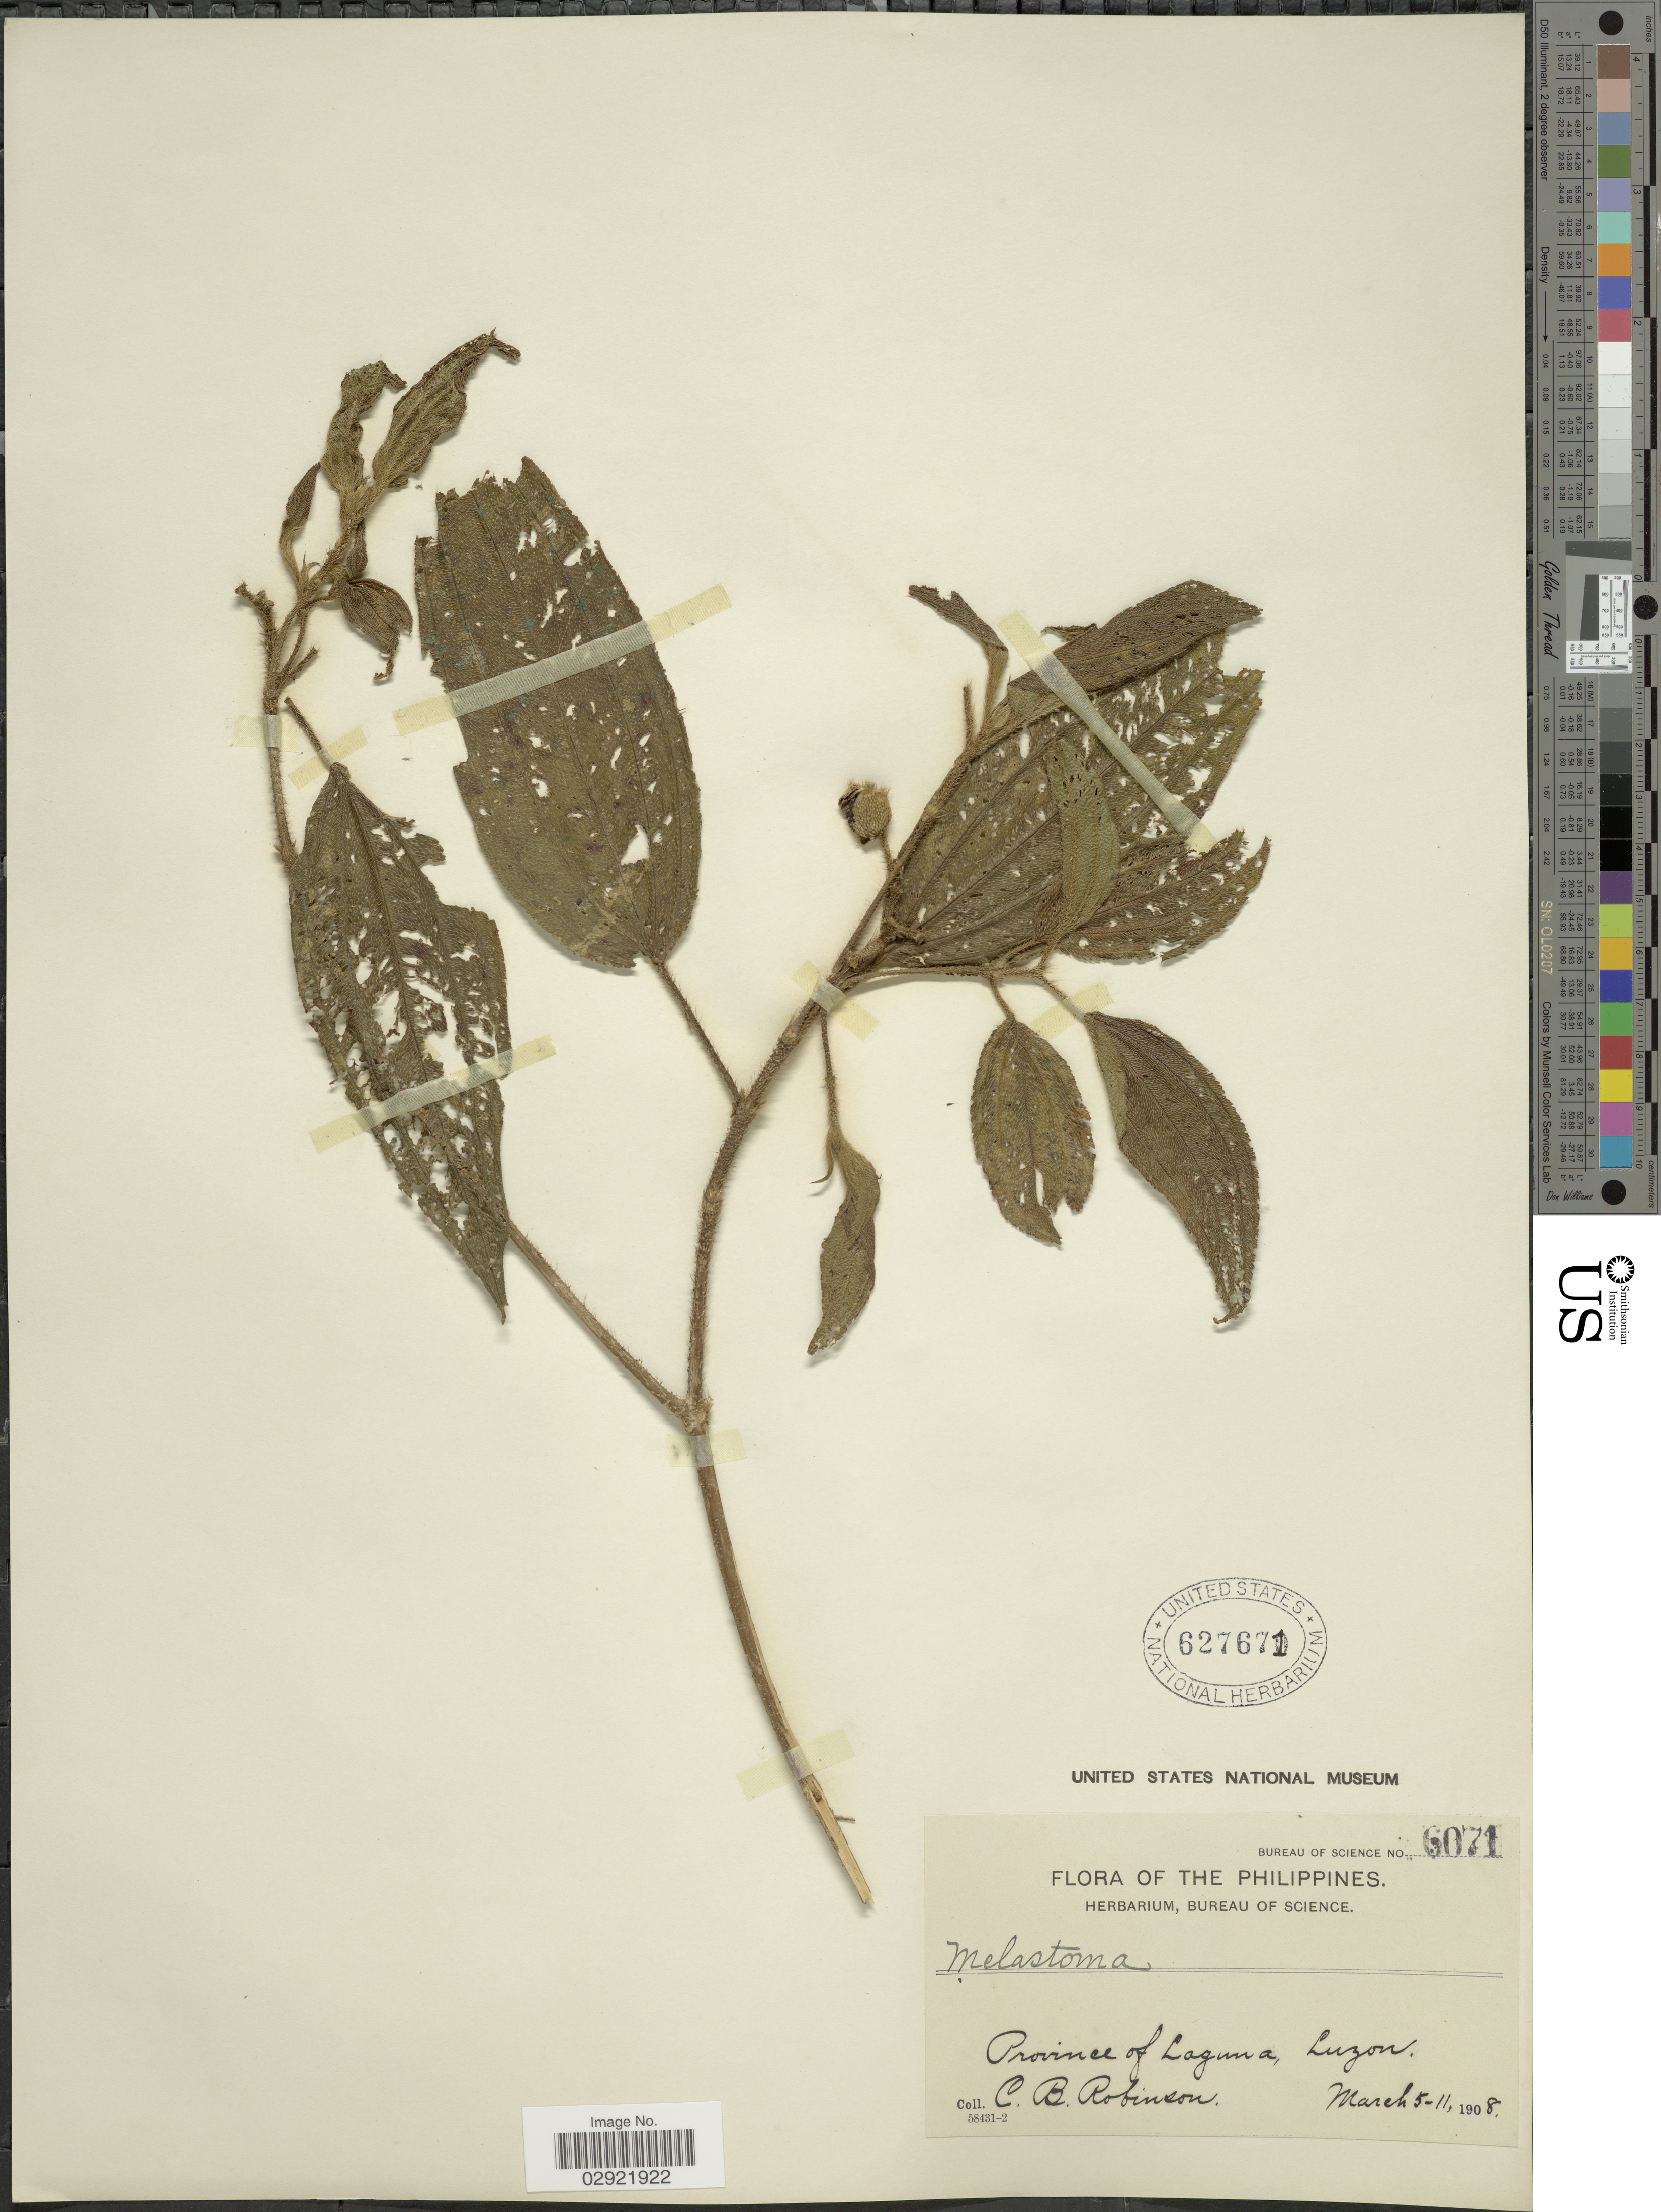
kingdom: Plantae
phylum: Tracheophyta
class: Magnoliopsida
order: Myrtales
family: Melastomataceae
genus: Melastoma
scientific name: Melastoma malabathricum subsp. malabathricum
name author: L.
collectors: C. Robinson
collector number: Bureau of Science 6071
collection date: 1908-03-05/1908-03-11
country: Philippines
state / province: Calabarzon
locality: Province of Laguna, Luzon.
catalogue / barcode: US 627671